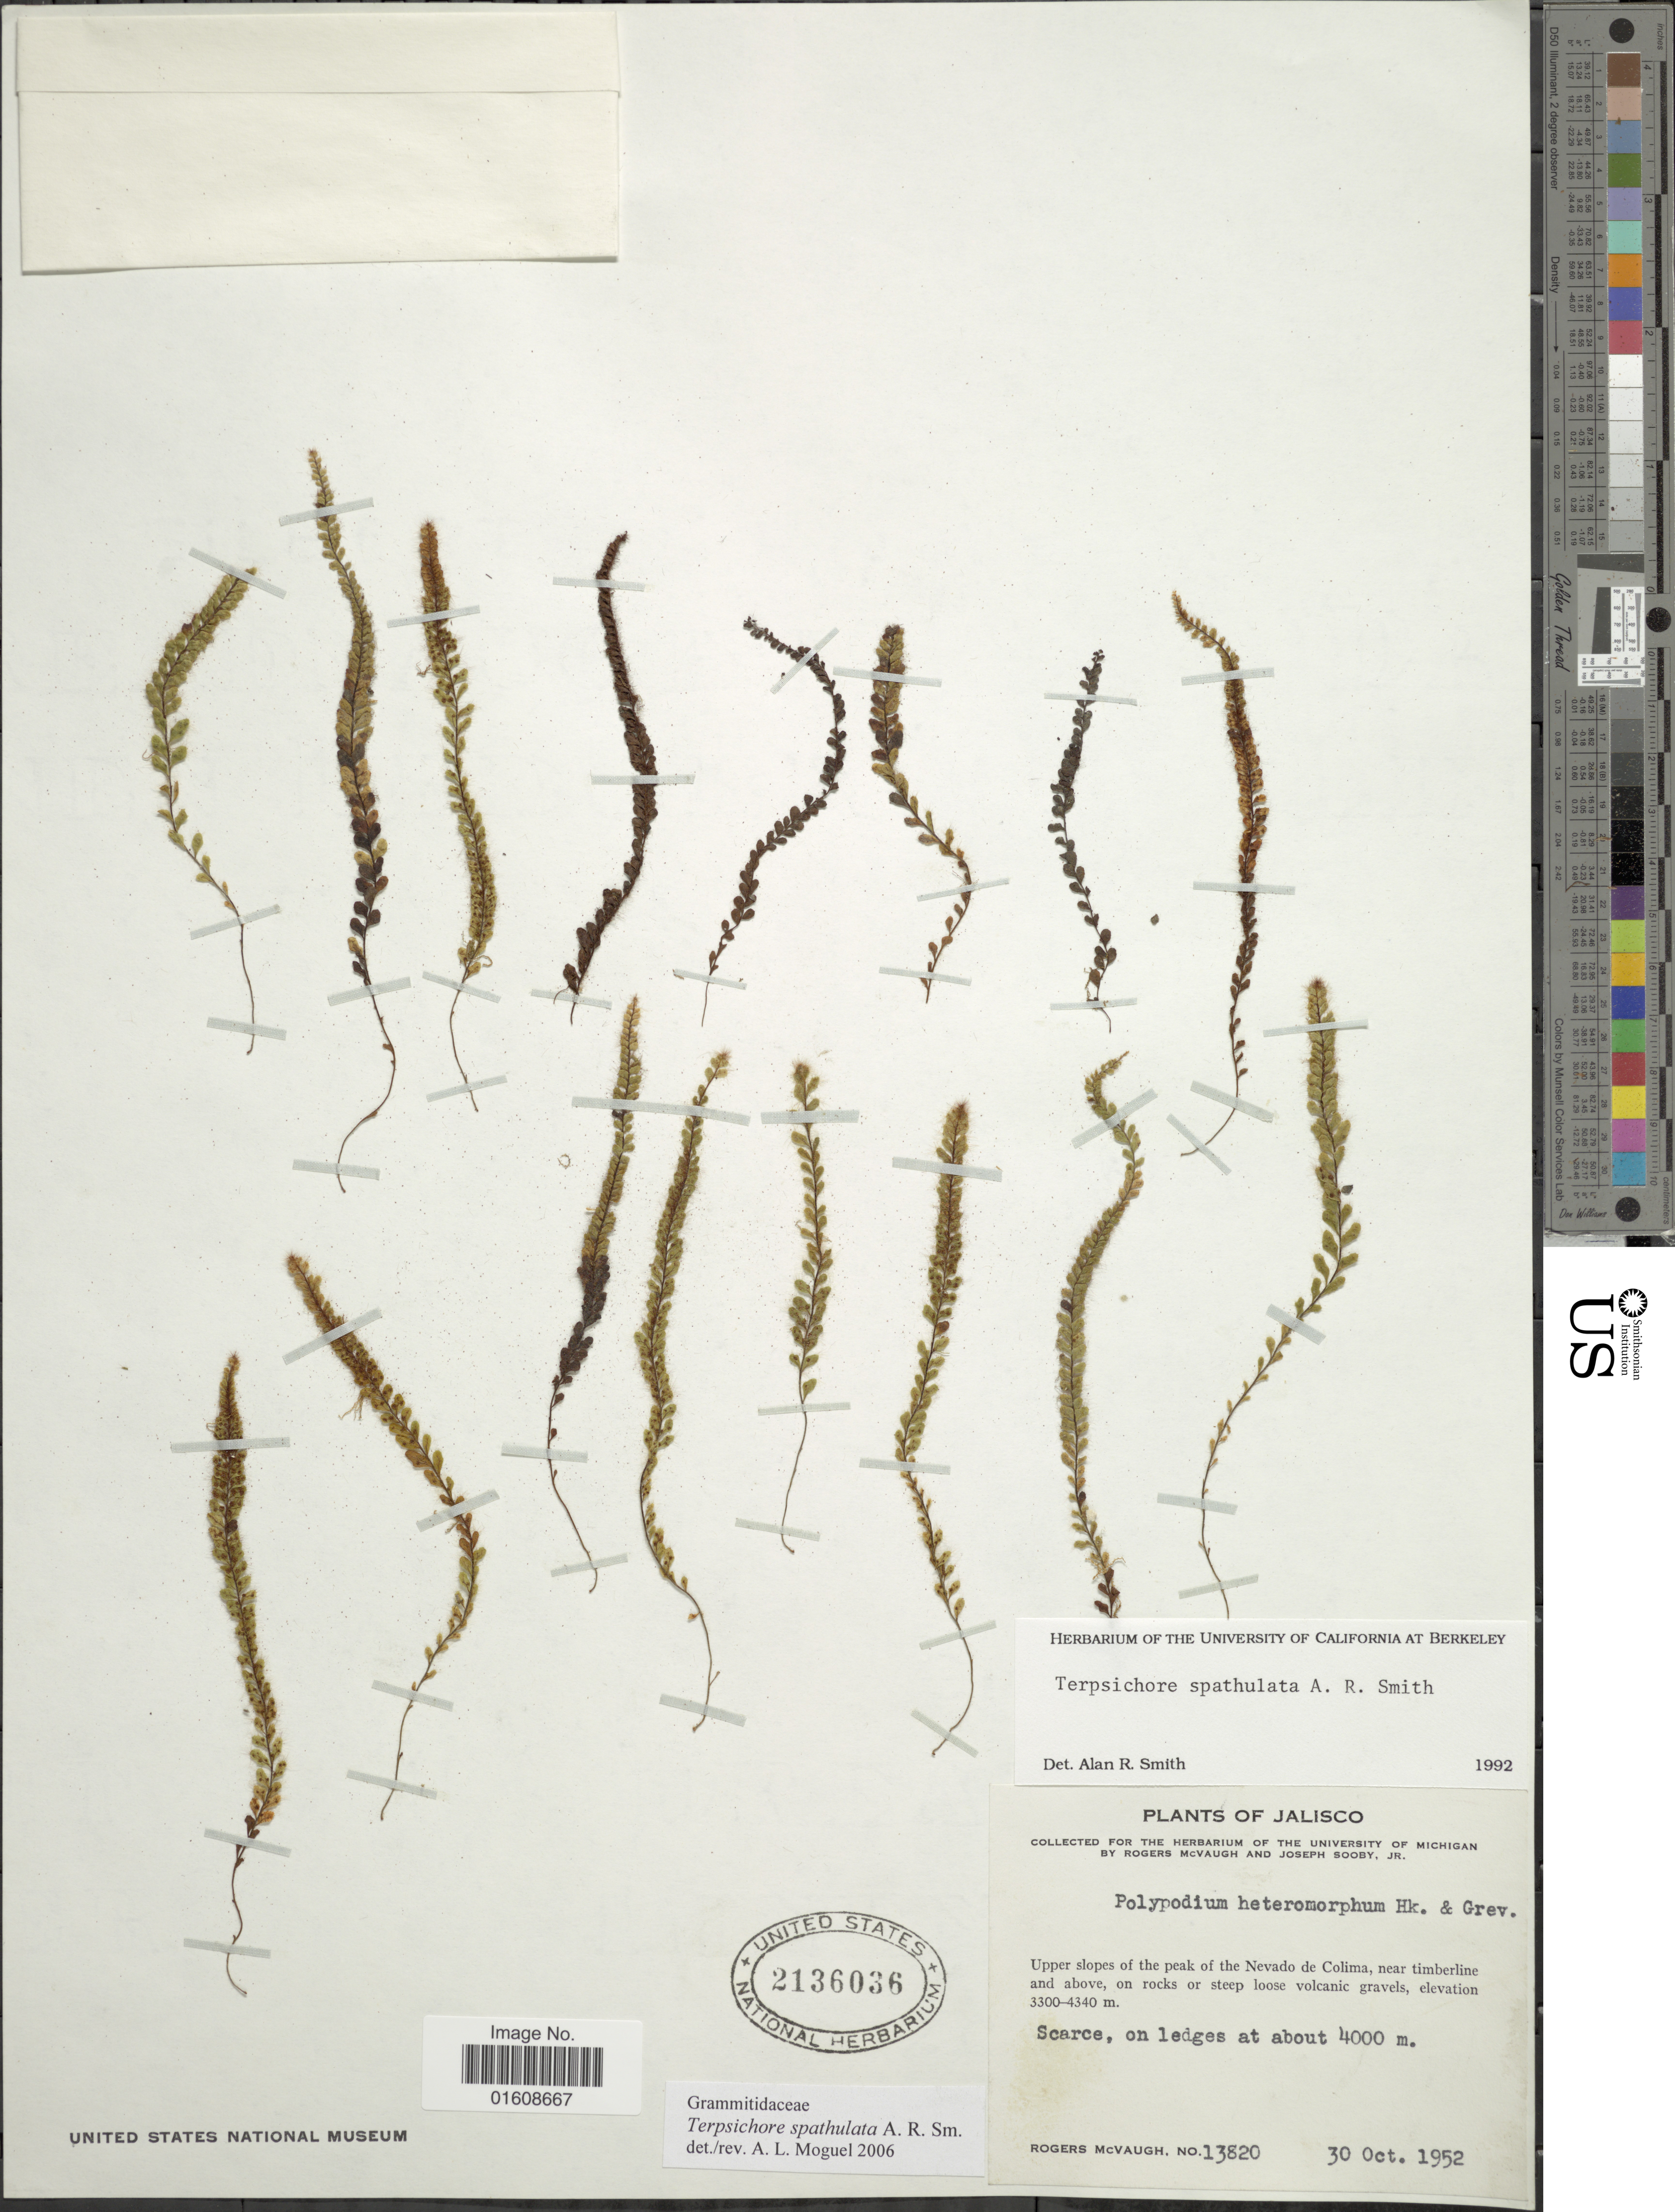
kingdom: Plantae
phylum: Tracheophyta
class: Polypodiopsida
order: Polypodiales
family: Polypodiaceae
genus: Alansmia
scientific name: Alansmia spathulata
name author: (A.R. Sm.) Moguel & M. Kessler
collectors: R. McVaugh & J. Sooby Jr.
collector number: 13820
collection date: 1952-10-30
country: Mexico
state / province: Jalisco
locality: Upper slopes of the peak of the Nevado de Colima, near timberline and above, on rocks or steep loose volcanic gravels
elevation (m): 4000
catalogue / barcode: US 2136036